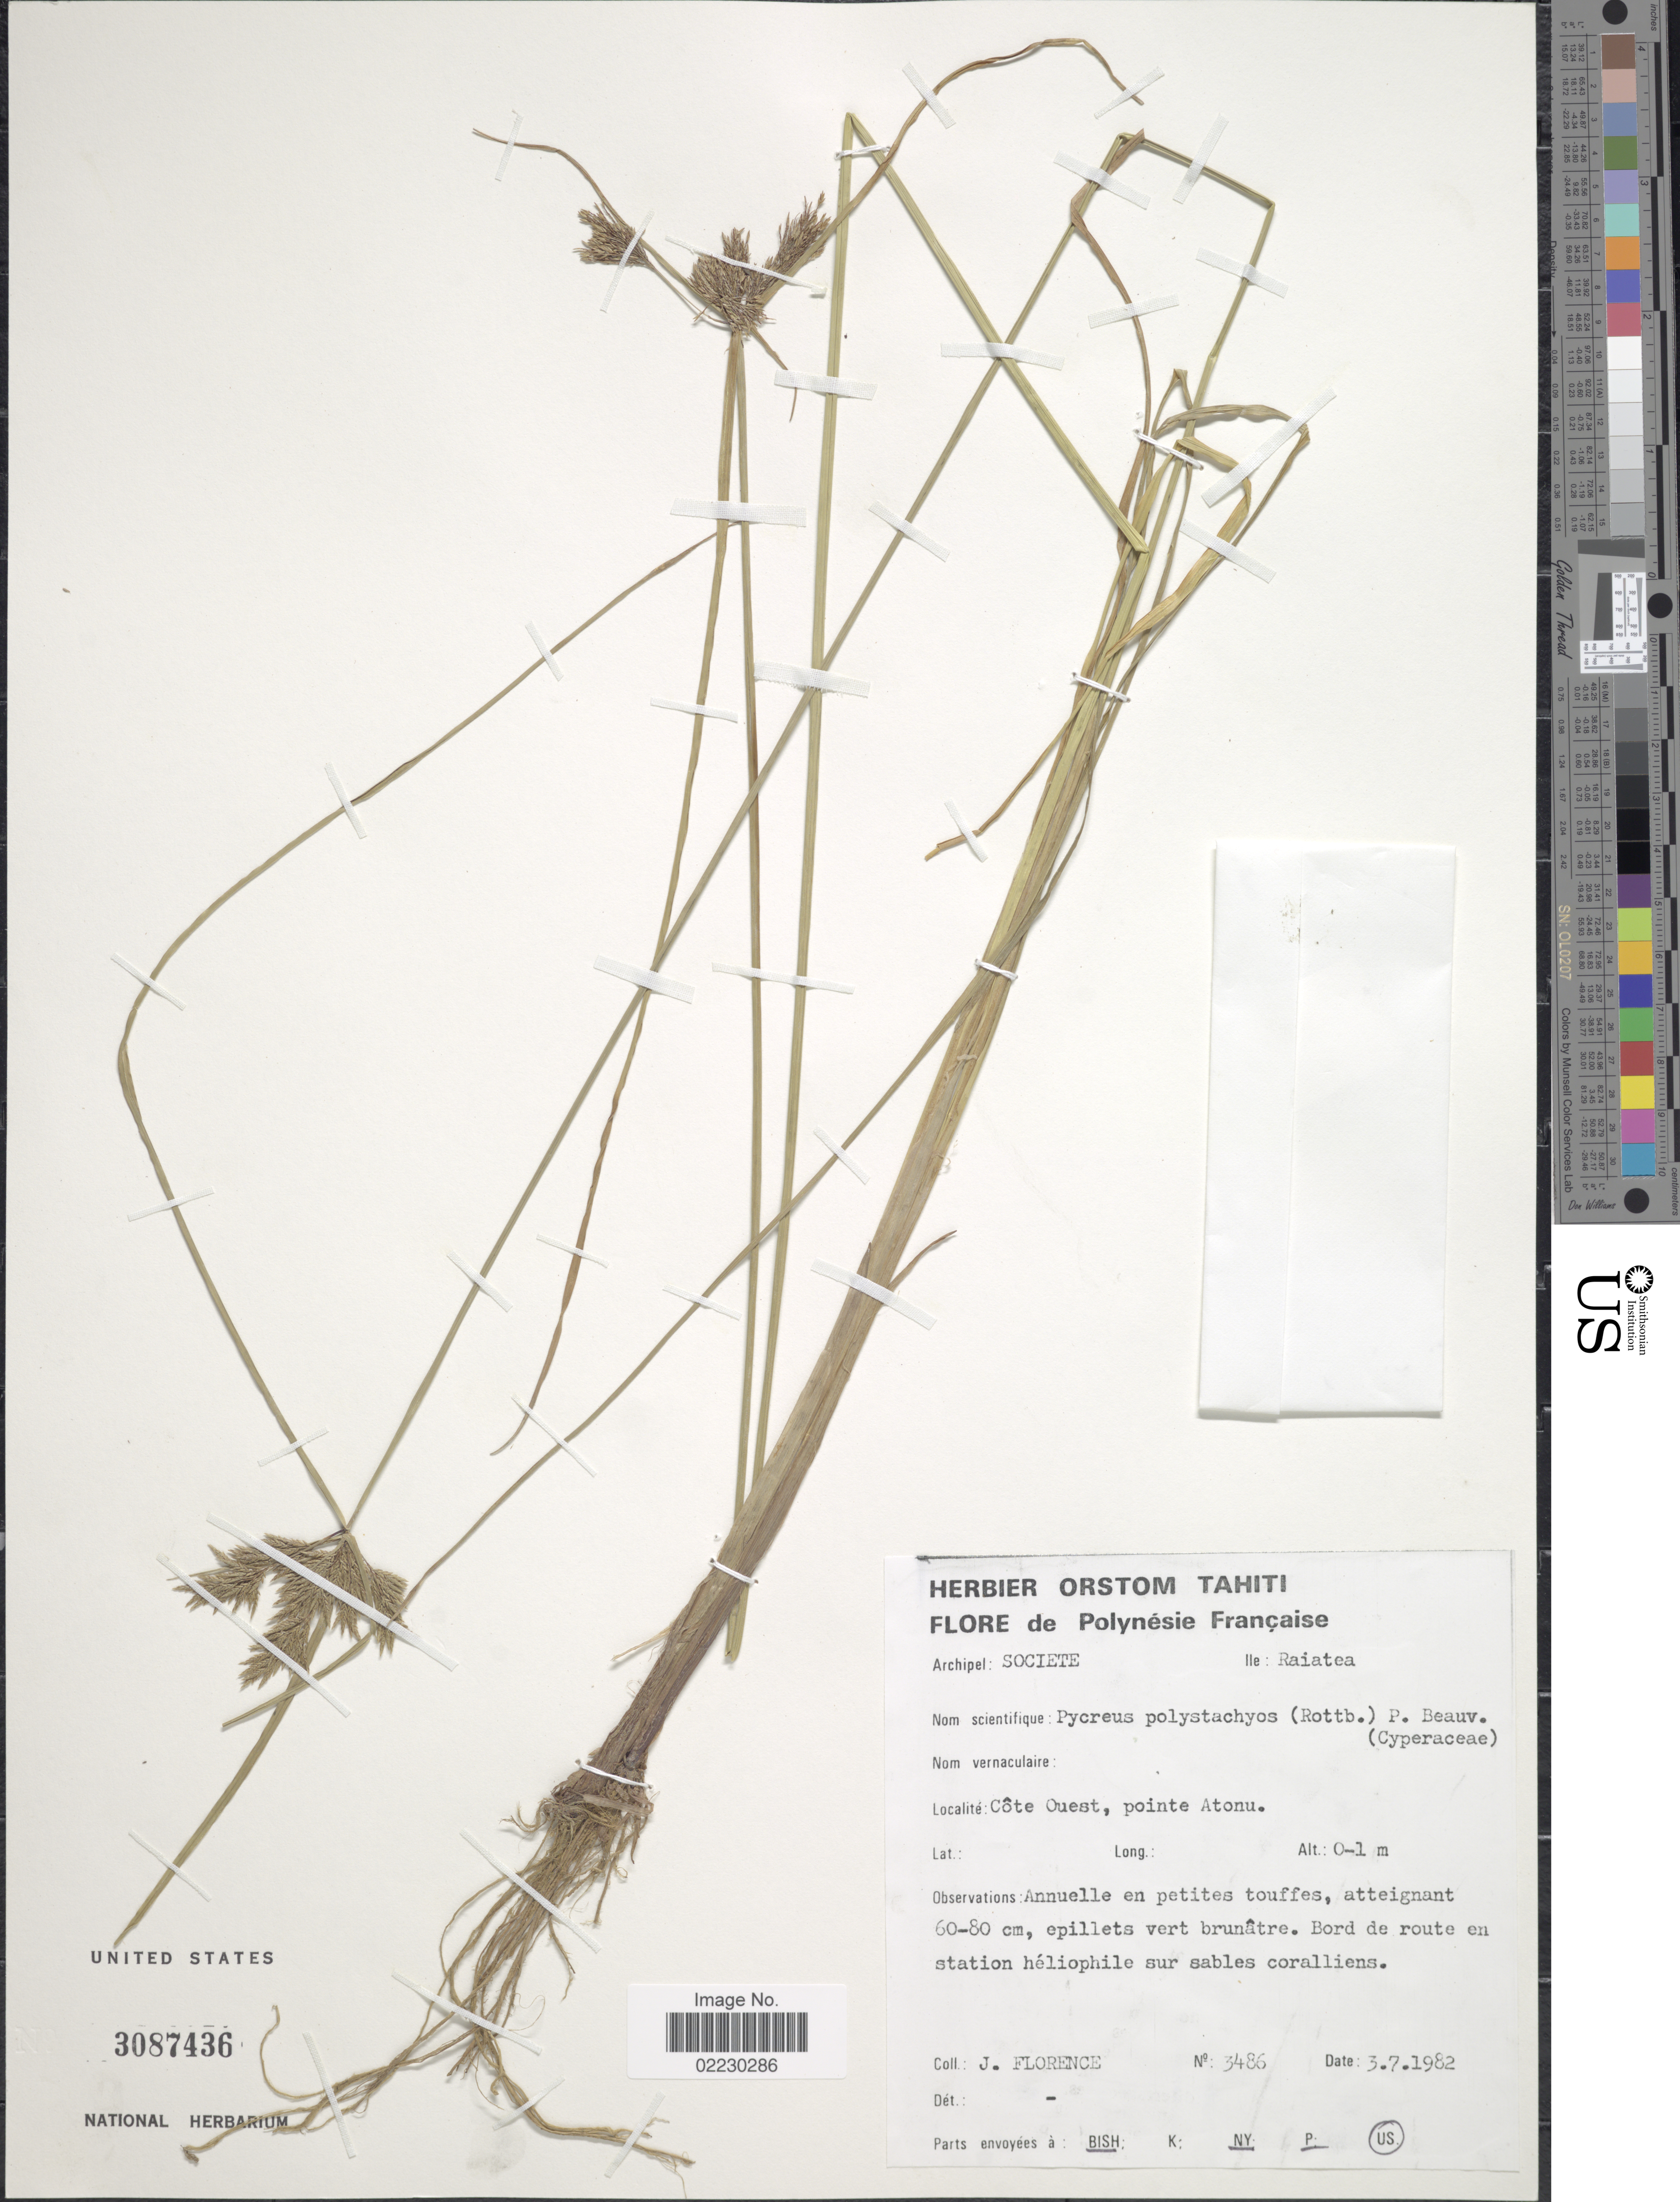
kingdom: Plantae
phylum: Tracheophyta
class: Liliopsida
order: Poales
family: Cyperaceae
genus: Cyperus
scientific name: Cyperus polystachyos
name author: Rottb.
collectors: J. Florence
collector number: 3486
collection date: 1982-07-03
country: French Polynesia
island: Raiatea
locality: Archipel: Societe, Ile: Raiatea, Cote Quest, pointe Atonu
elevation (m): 0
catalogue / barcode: US 3087436